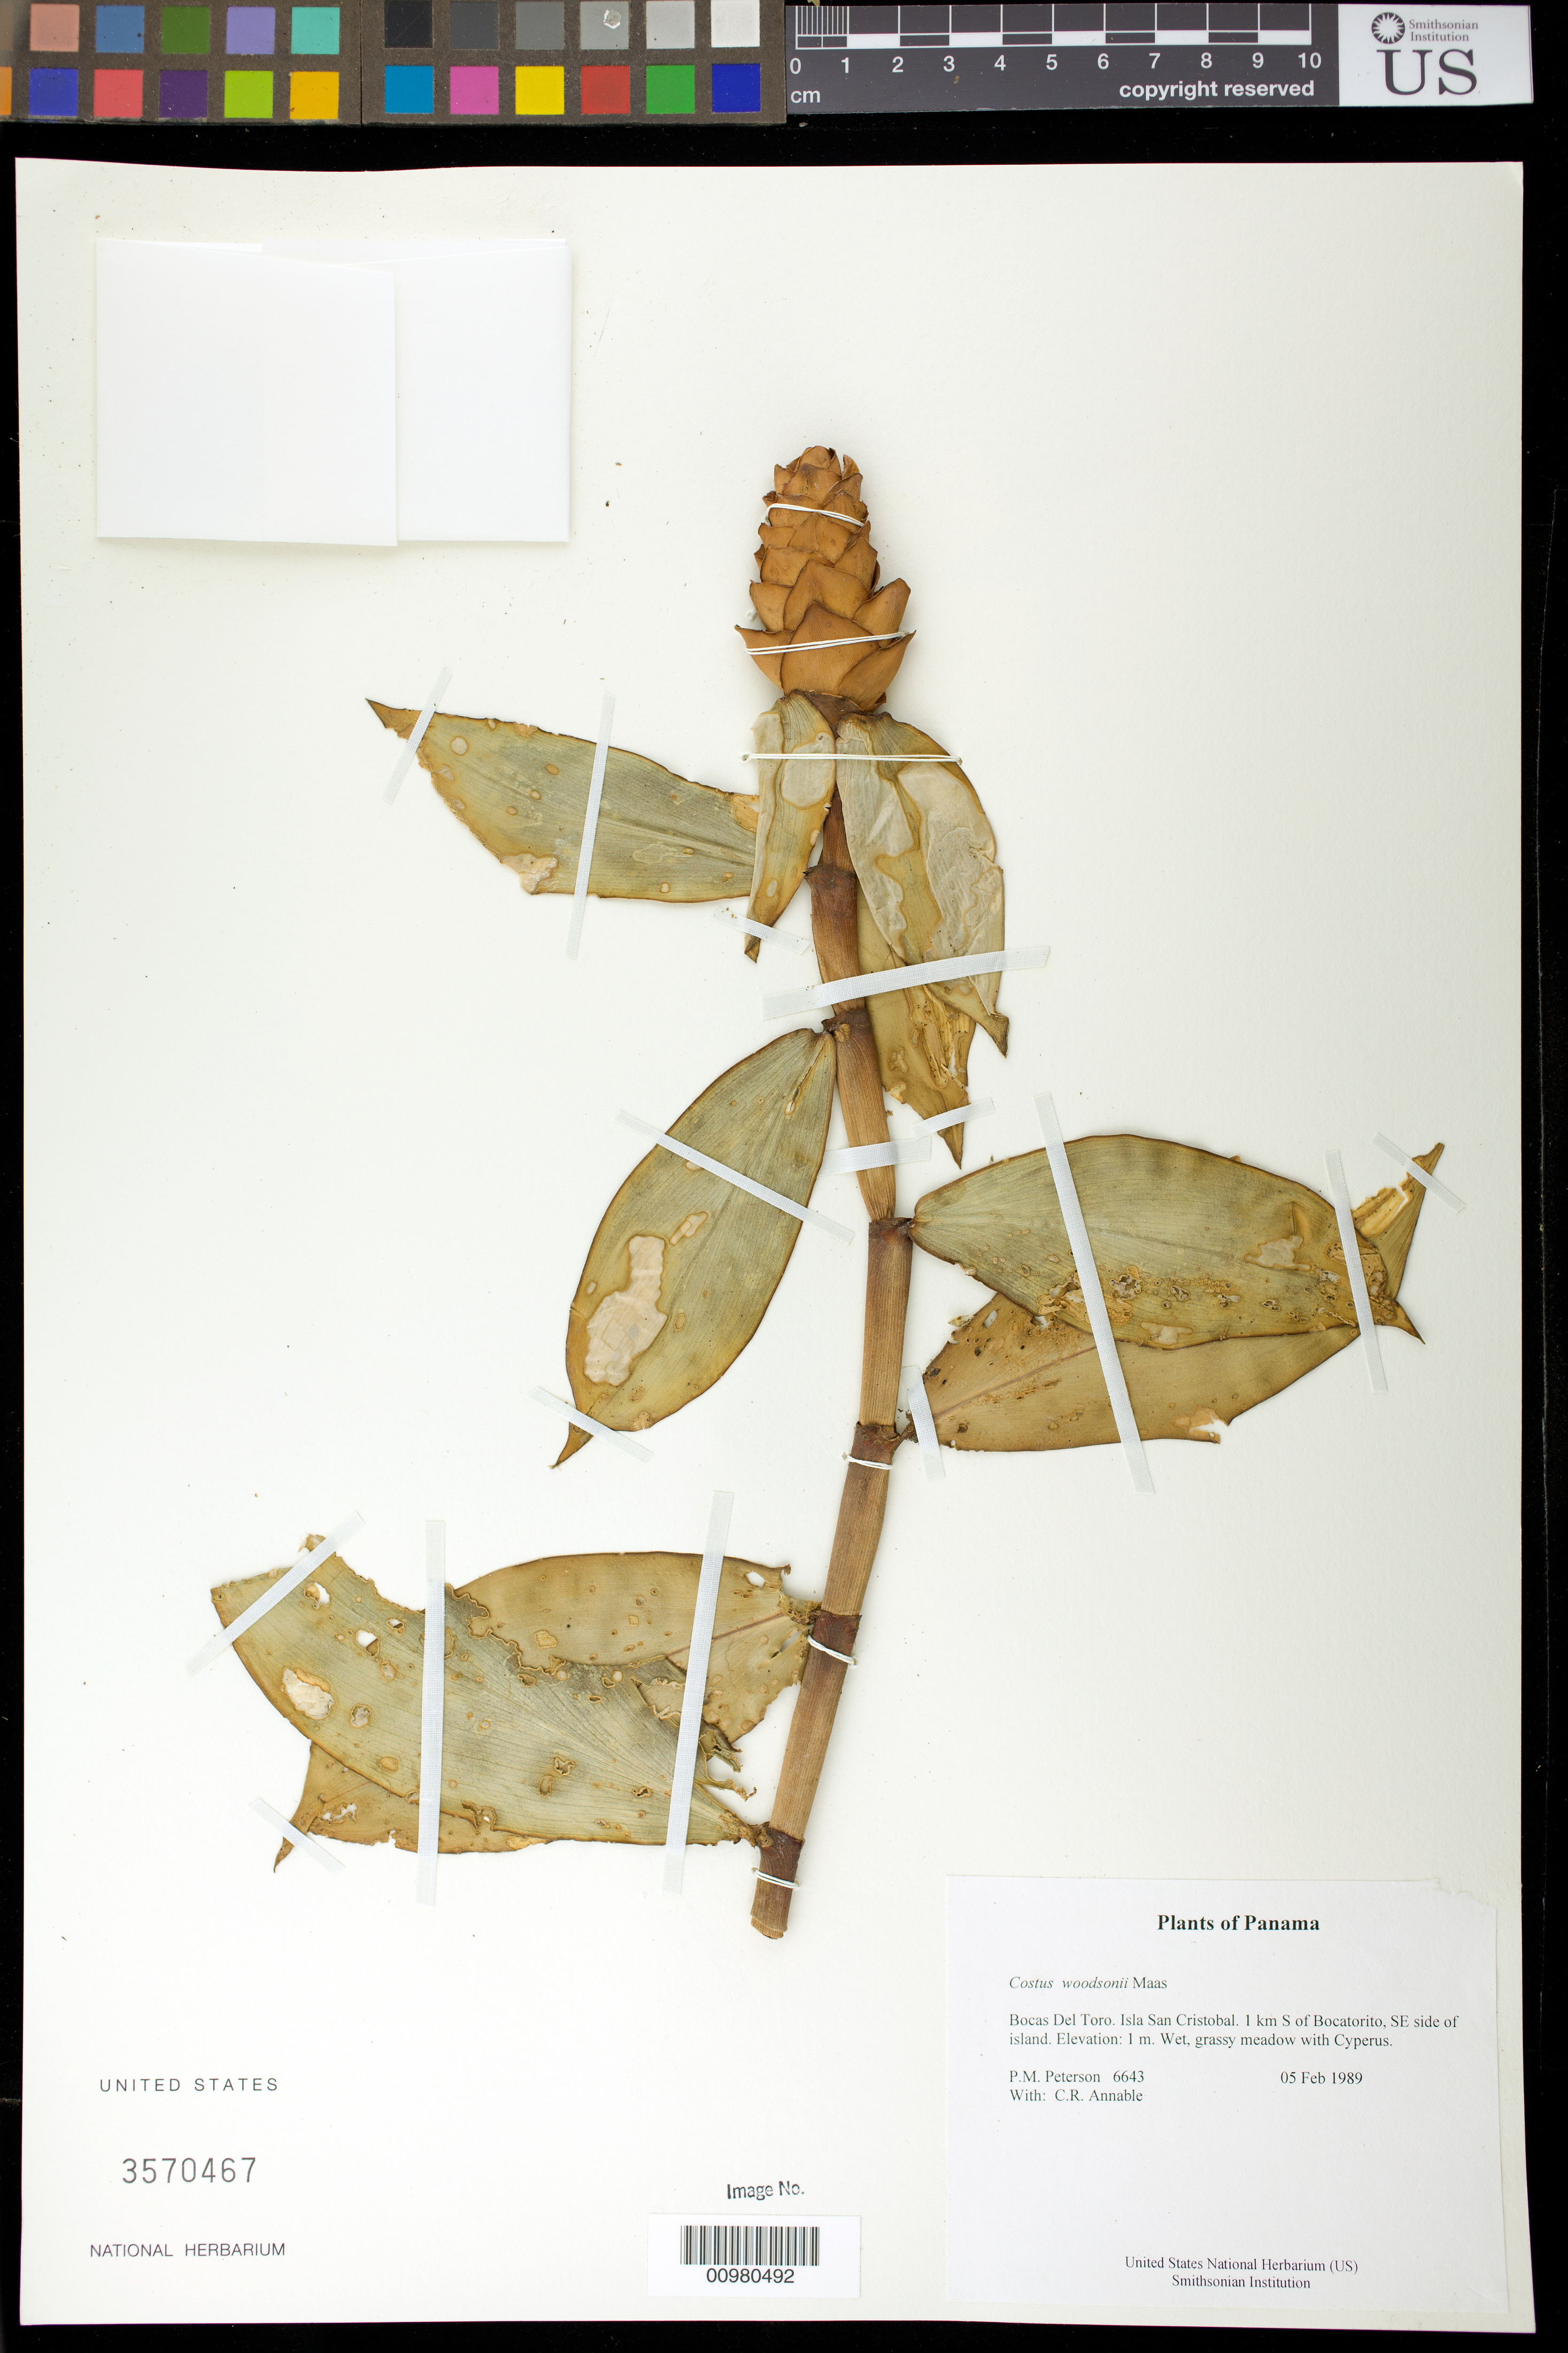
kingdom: Plantae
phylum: Tracheophyta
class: Liliopsida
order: Zingiberales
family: Costaceae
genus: Costus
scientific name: Costus woodsonii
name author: Maas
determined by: Liesner, R. L.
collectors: P. M. Peterson & C. R. Annable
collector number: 06643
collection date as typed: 05 Feb 1989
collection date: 1989-02-05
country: Panama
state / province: Bocas del Toro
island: San Cristobal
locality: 1 km S of Bocatorito, SE side of island.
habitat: Wet, grassy meadow with Cyperus.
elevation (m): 1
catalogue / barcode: US 3570467